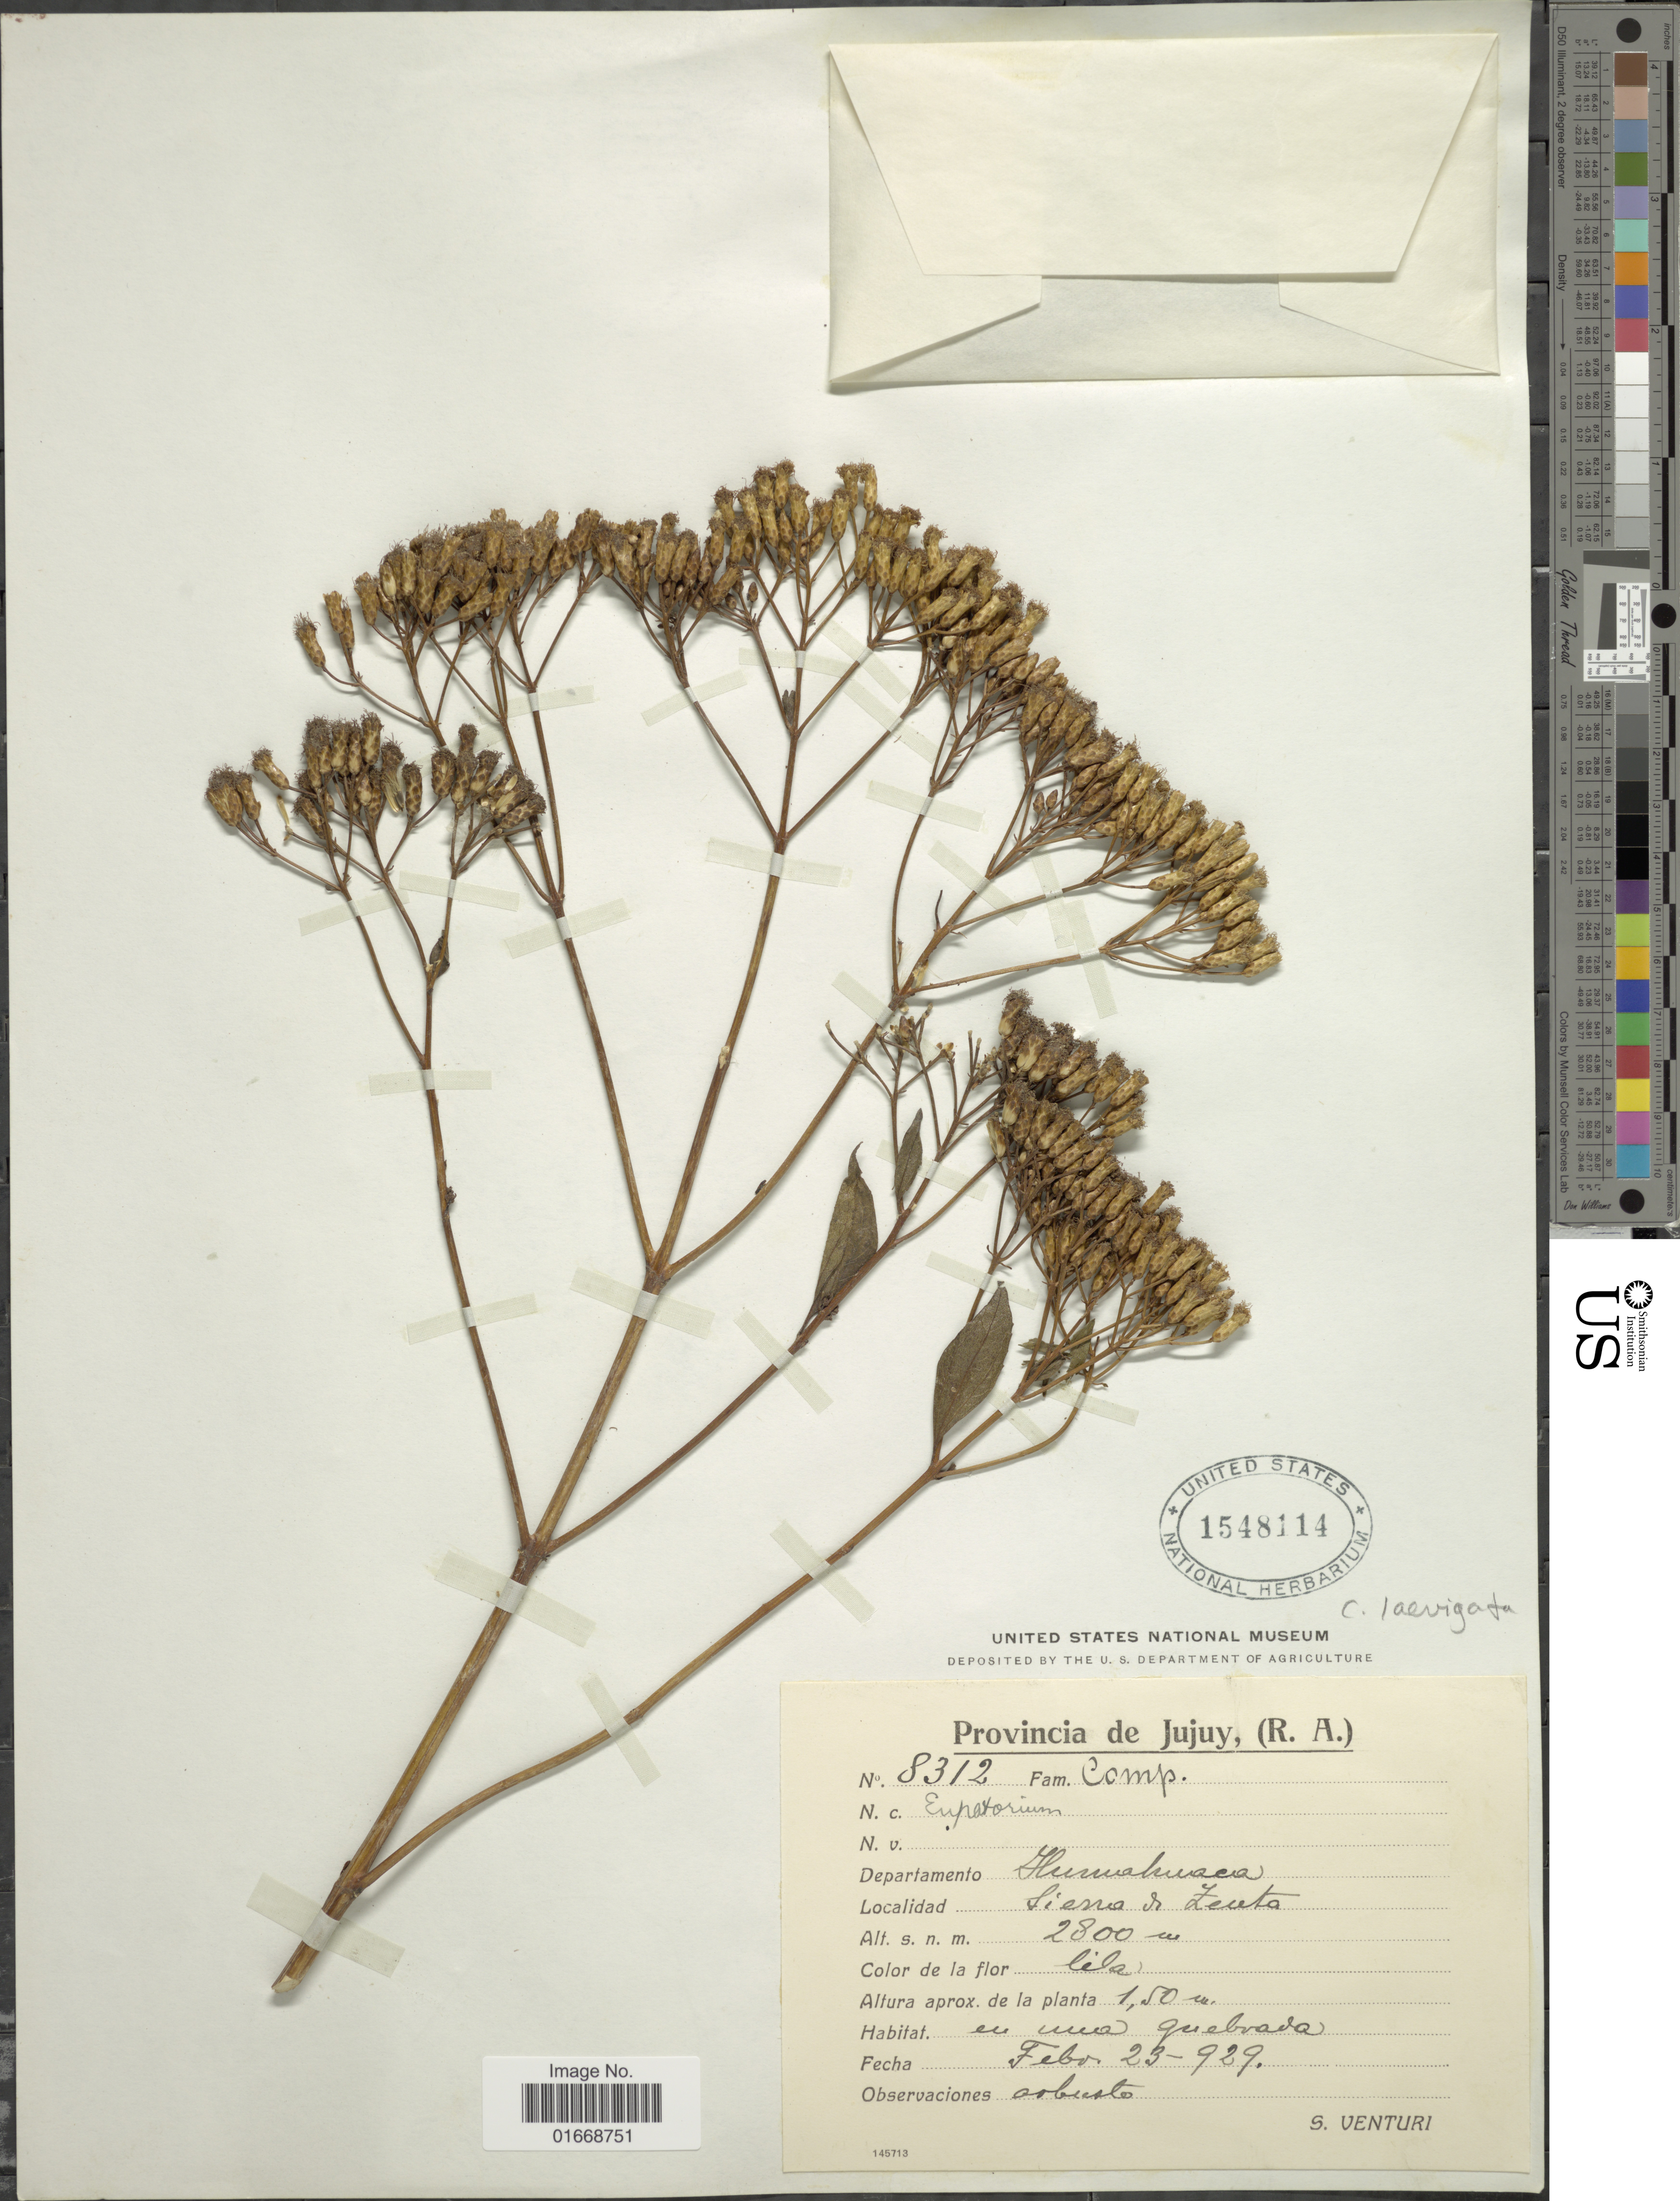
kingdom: Plantae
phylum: Tracheophyta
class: Magnoliopsida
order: Asterales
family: Asteraceae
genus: Chromolaena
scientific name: Chromolaena laevigatum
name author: Lam.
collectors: S. Venturi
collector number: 8312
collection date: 1929-02-23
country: Argentina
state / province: Jujuy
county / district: Humahuaca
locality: Sierra de Zenta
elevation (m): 2800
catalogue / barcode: US 1548114